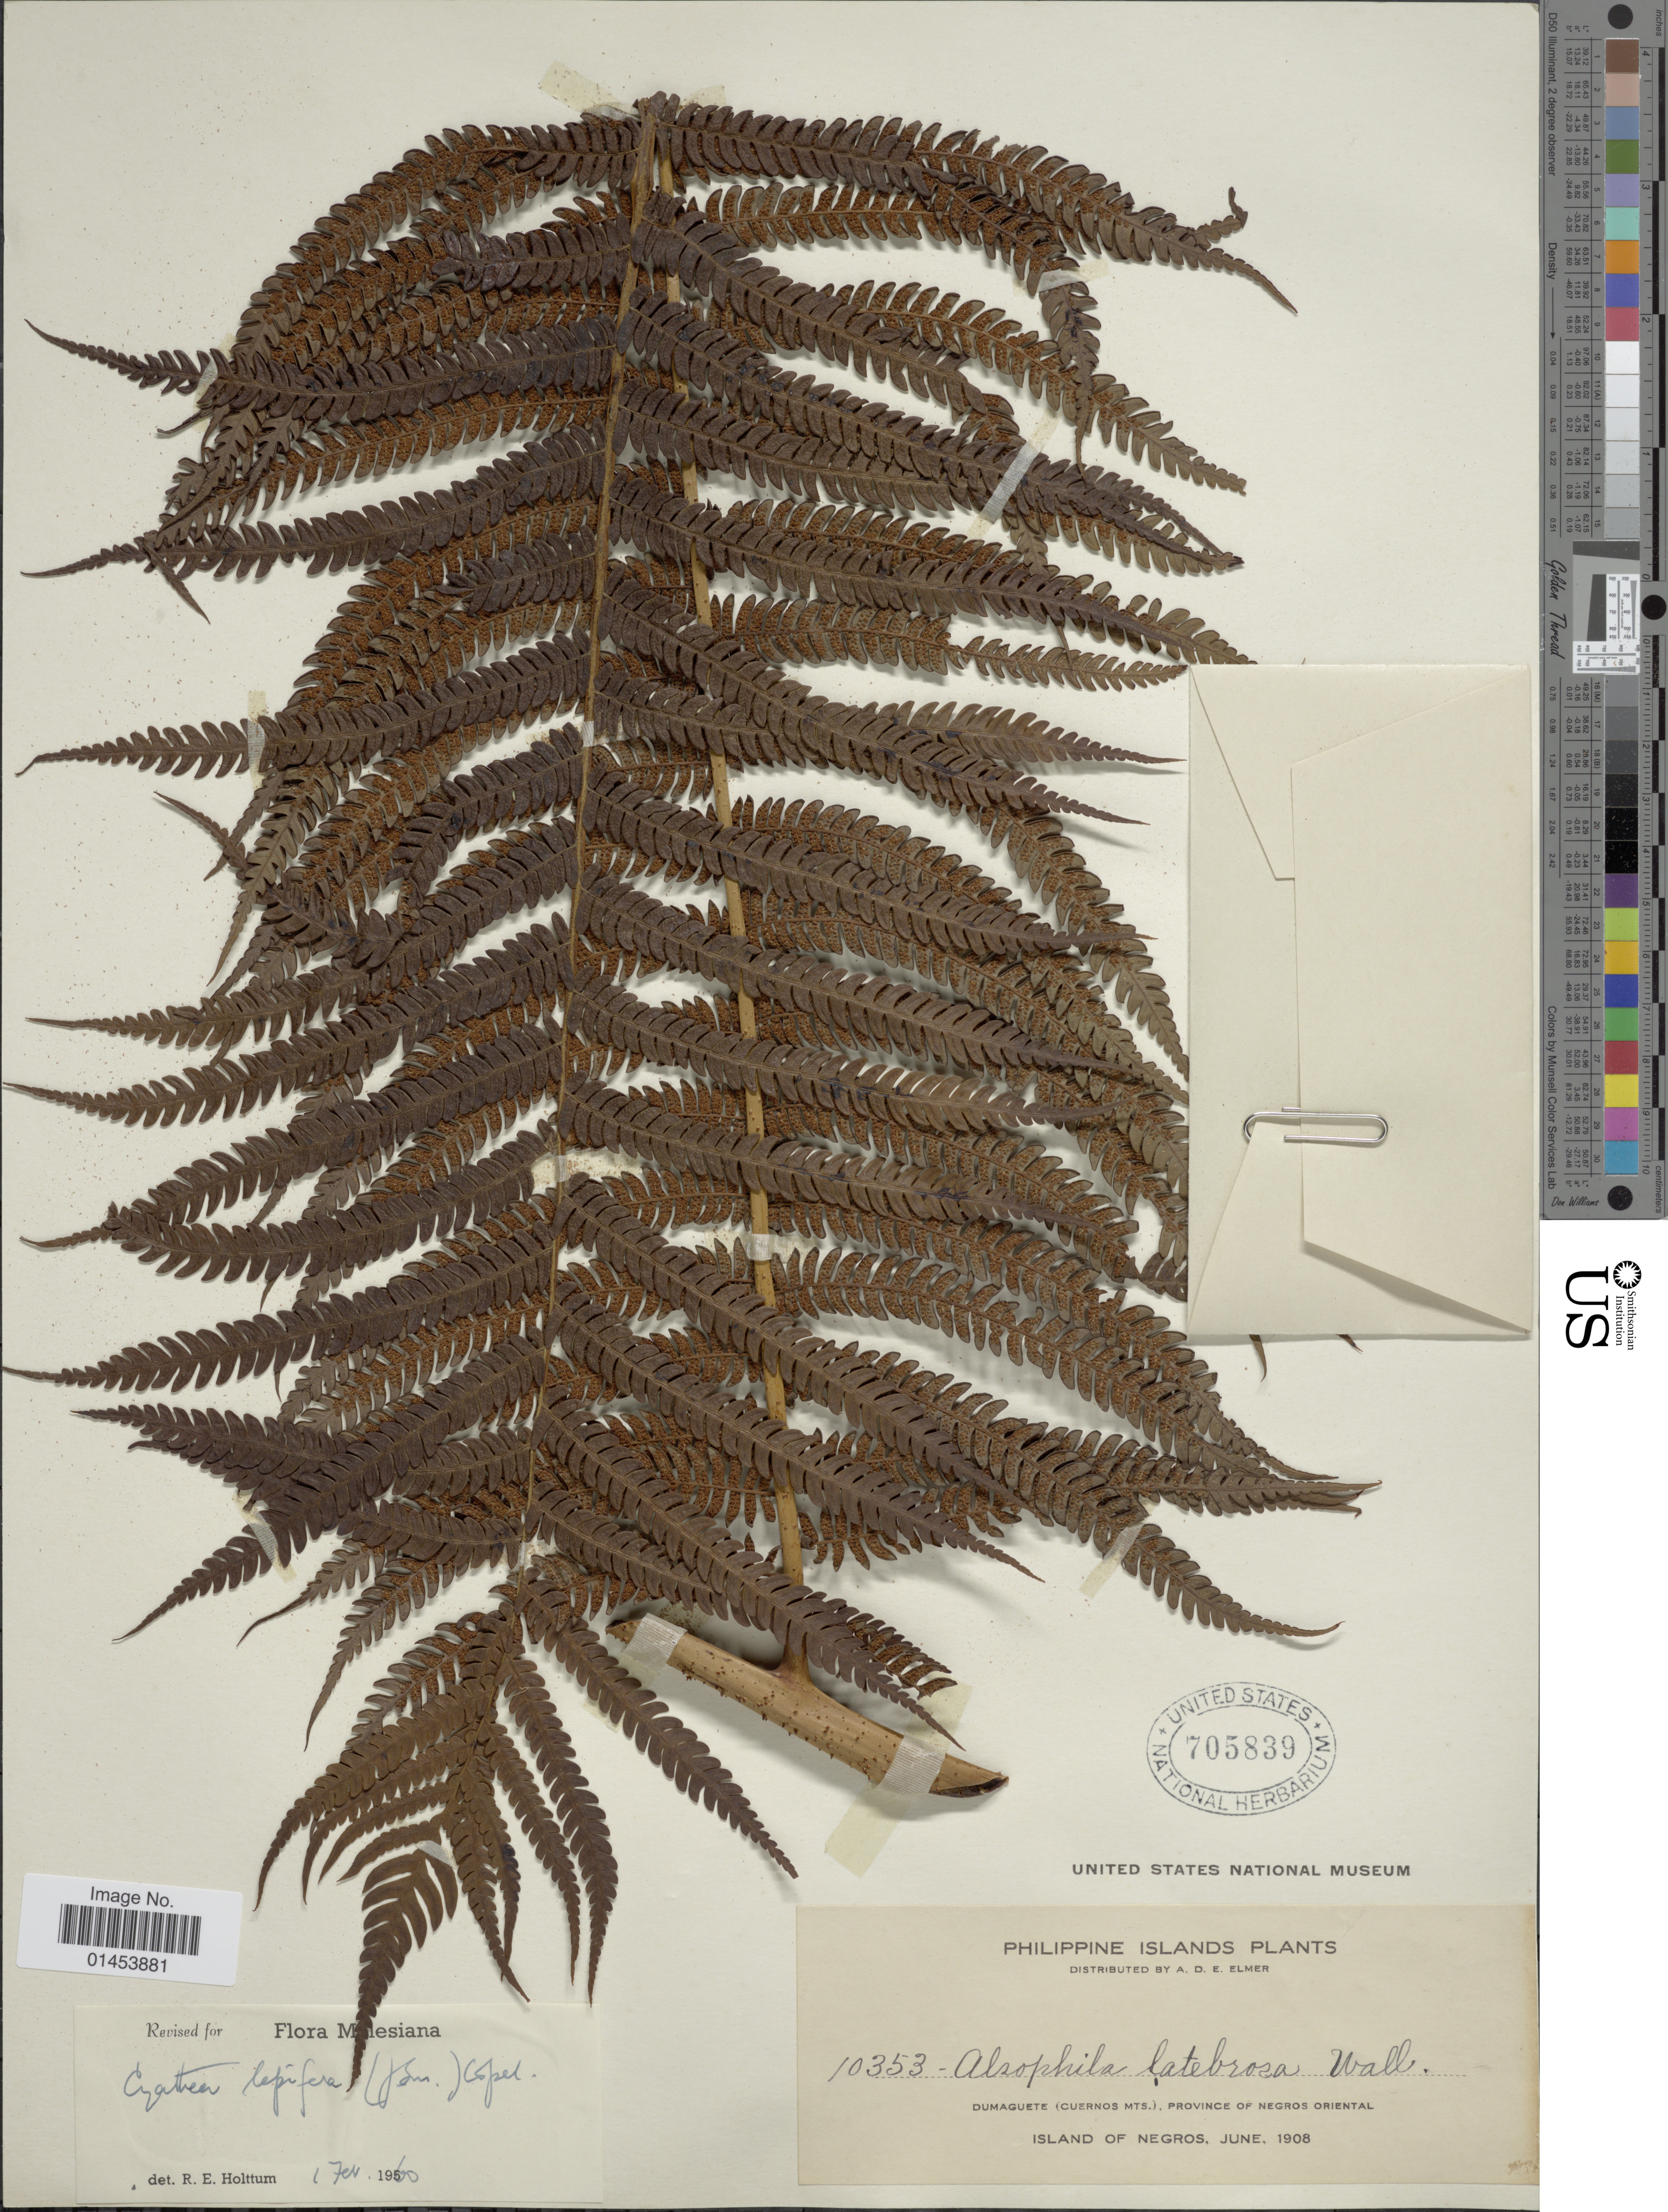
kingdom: Plantae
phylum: Tracheophyta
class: Polypodiopsida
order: Cyatheales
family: Cyatheaceae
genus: Cyathea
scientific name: Cyathea lepifera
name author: (J. Sm.) Copel.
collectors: A. D. E. Elmer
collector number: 10353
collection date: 1908-06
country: Philippines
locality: Dumaguete (Cuernos mts.) province of Negros Oriental, Island of Negros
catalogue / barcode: US 705839